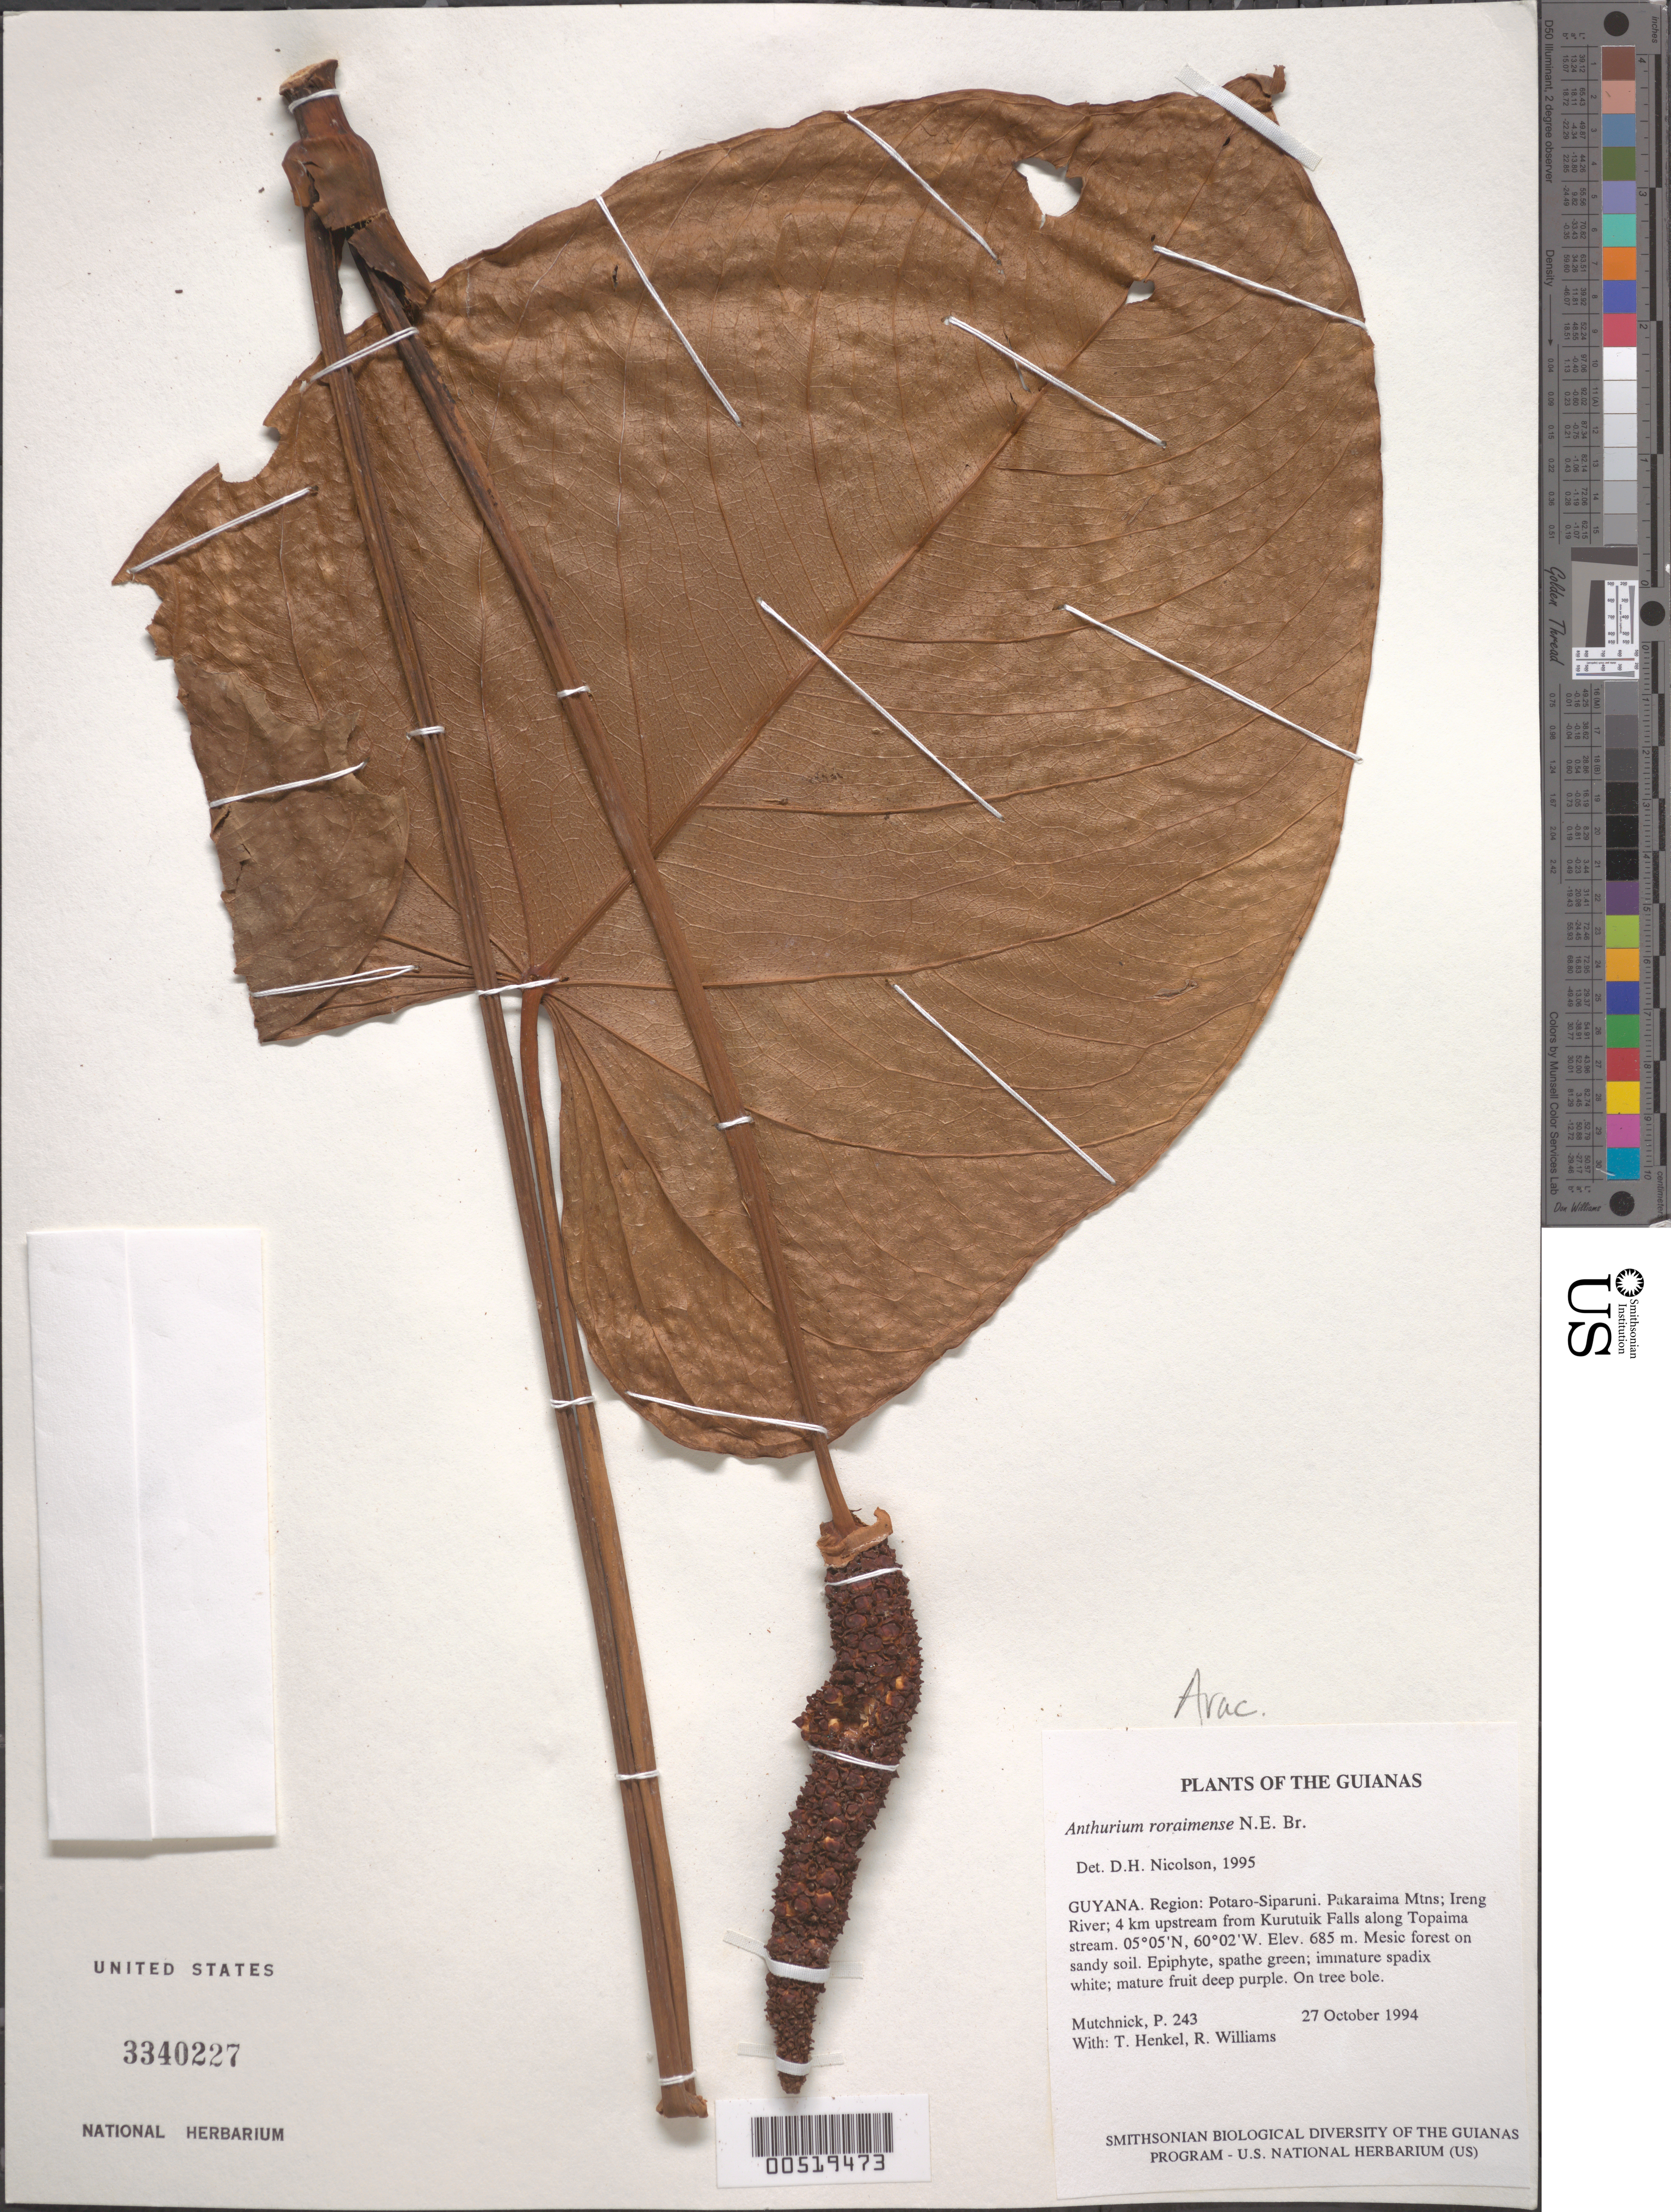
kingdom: Plantae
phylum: Tracheophyta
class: Liliopsida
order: Alismatales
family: Araceae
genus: Anthurium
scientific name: Anthurium roraimense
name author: N.E. Br. in Thurn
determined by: Nicolson, Dan H.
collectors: P. Mutchnick, T. Henkel & R. Williams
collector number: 243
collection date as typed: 27 October 1994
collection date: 1994-10-27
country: Guyana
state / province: Potaro-Siparuni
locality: Pakaraima Mtns; Ireng River; 4 km upstream from Kurutuik Falls along Topaima stream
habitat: Mesic forest on sandy soil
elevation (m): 685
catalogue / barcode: US 3340227